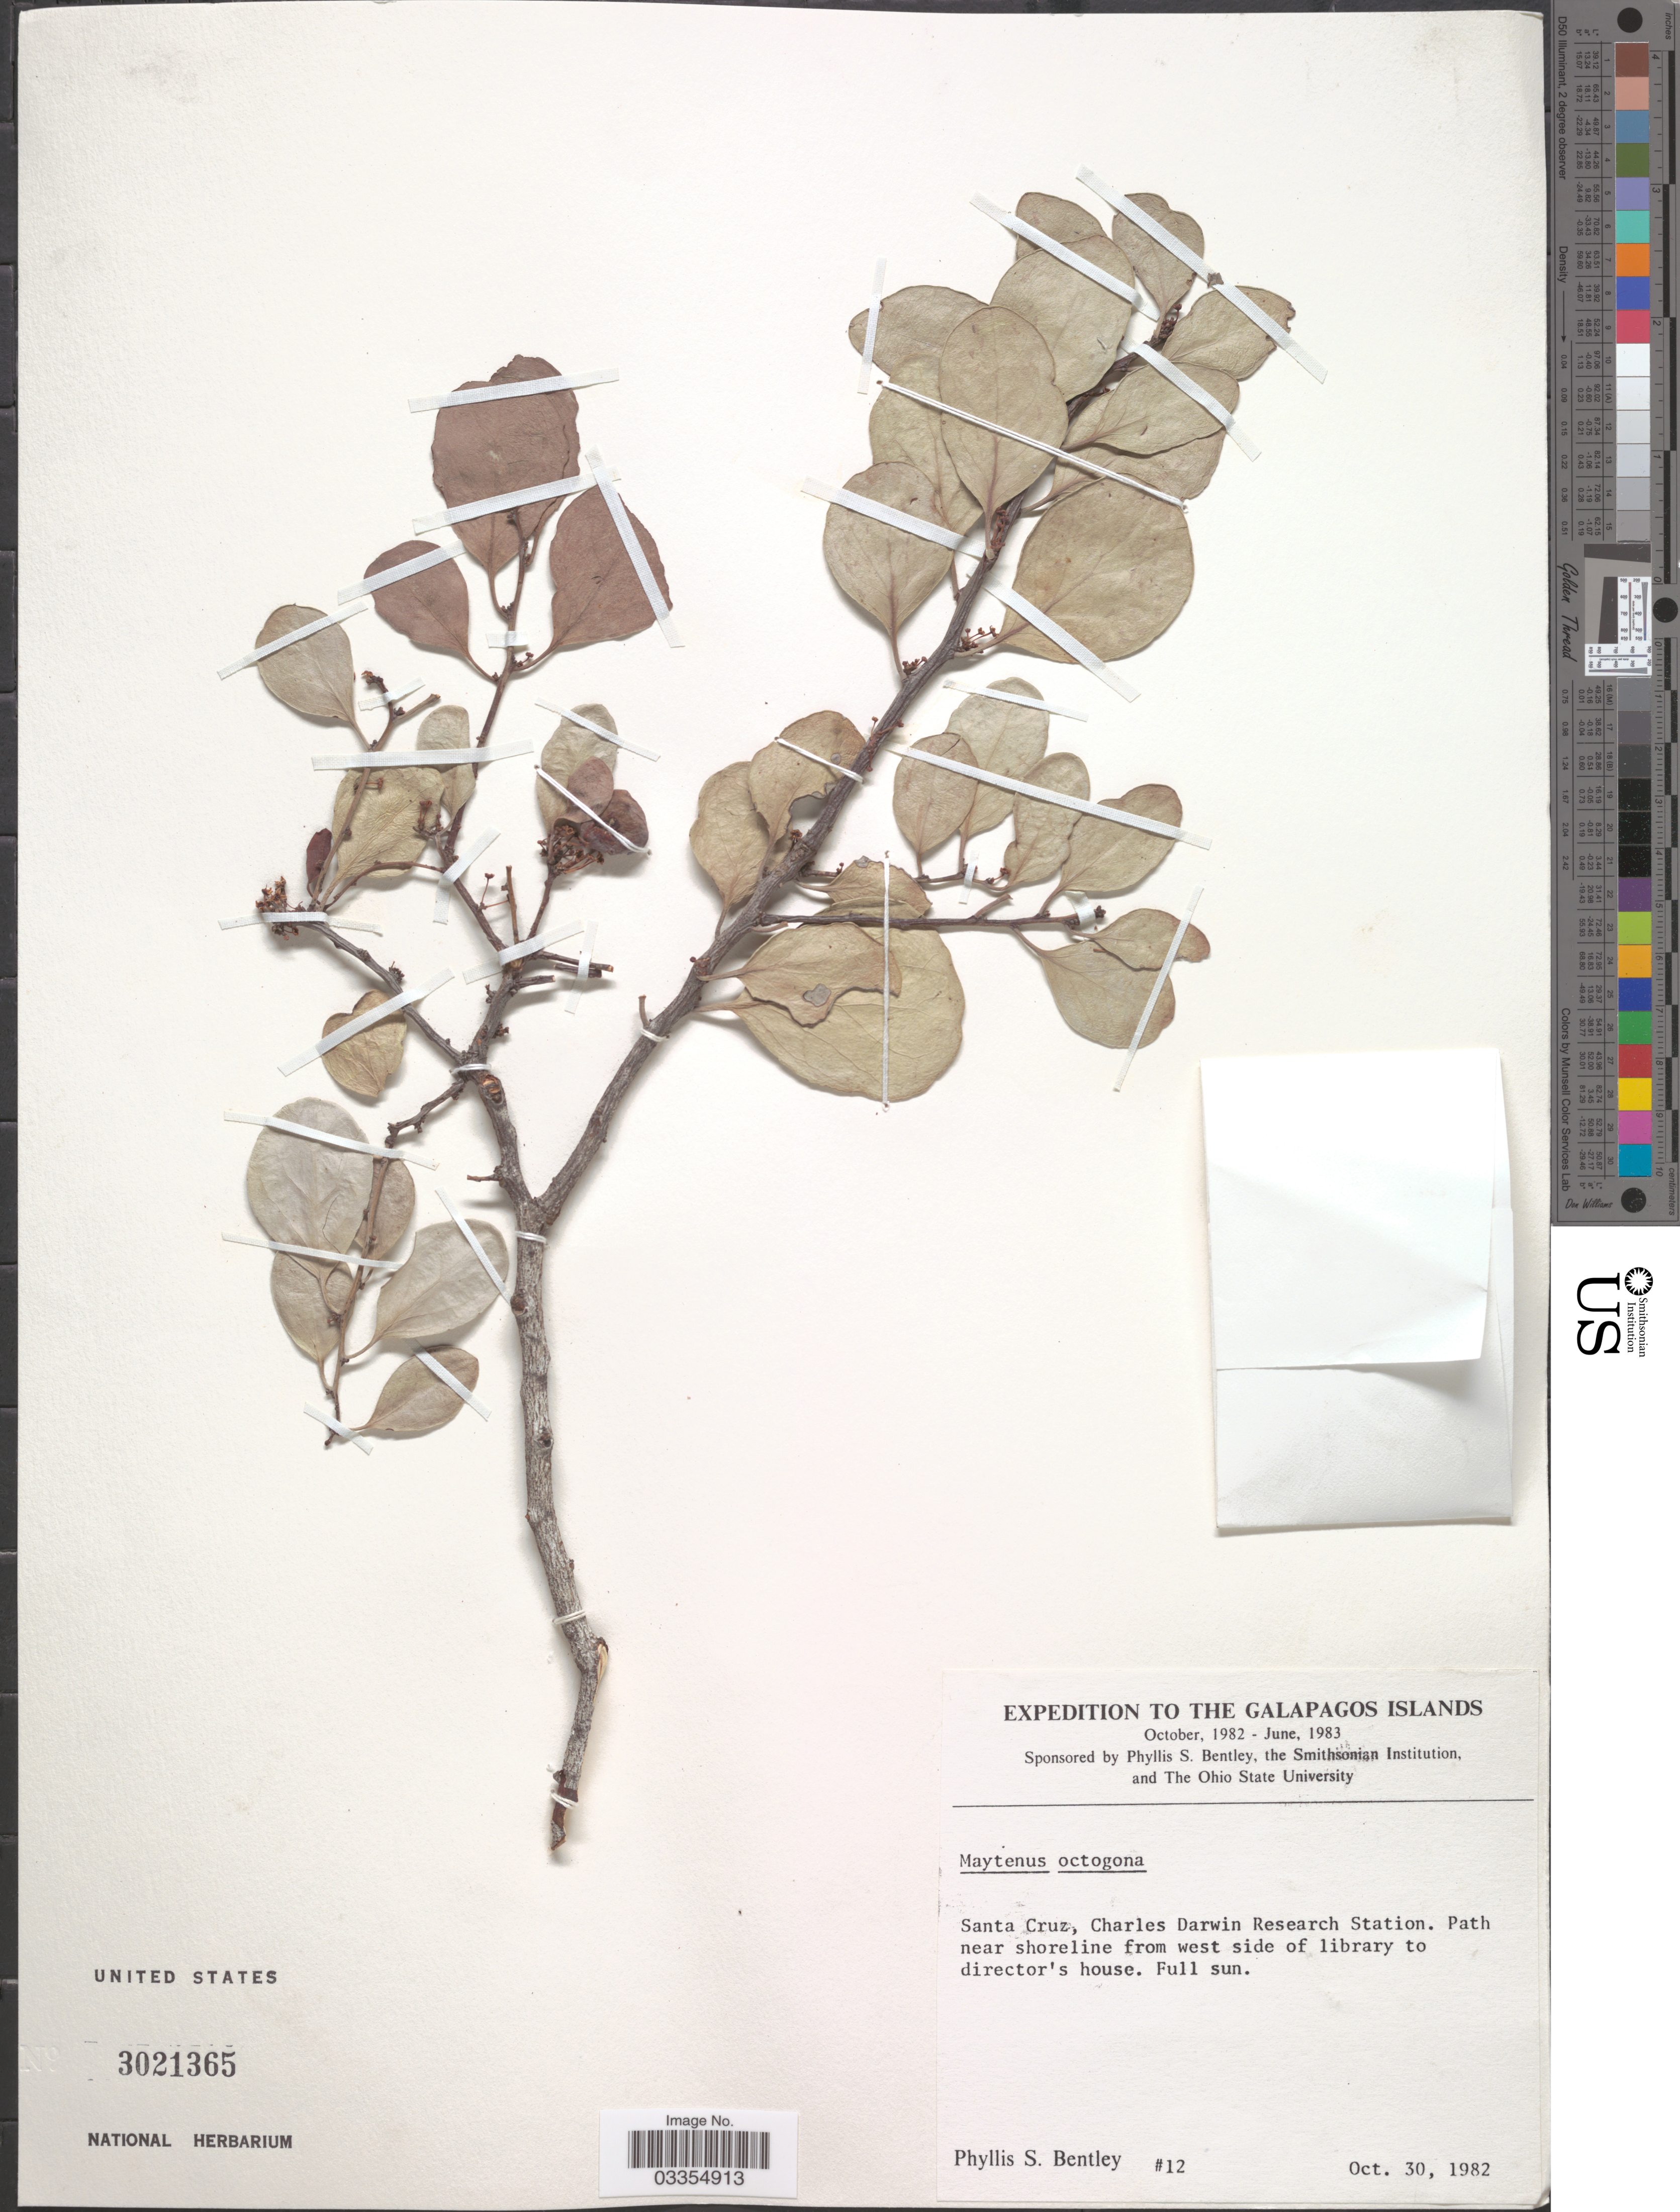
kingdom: Plantae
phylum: Tracheophyta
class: Magnoliopsida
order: Celastrales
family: Celastraceae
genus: Tricerma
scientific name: Tricerma orbiculare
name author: (Humb. & Bonpl. ex Schult.) Lundell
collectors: P. S. Bentley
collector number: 12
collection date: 1982-10-30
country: Ecuador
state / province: Colón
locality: The Galapagos Islands. Charles Darwin Research Station. Path near shoreline from west side of library to director's house.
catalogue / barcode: US 3021365